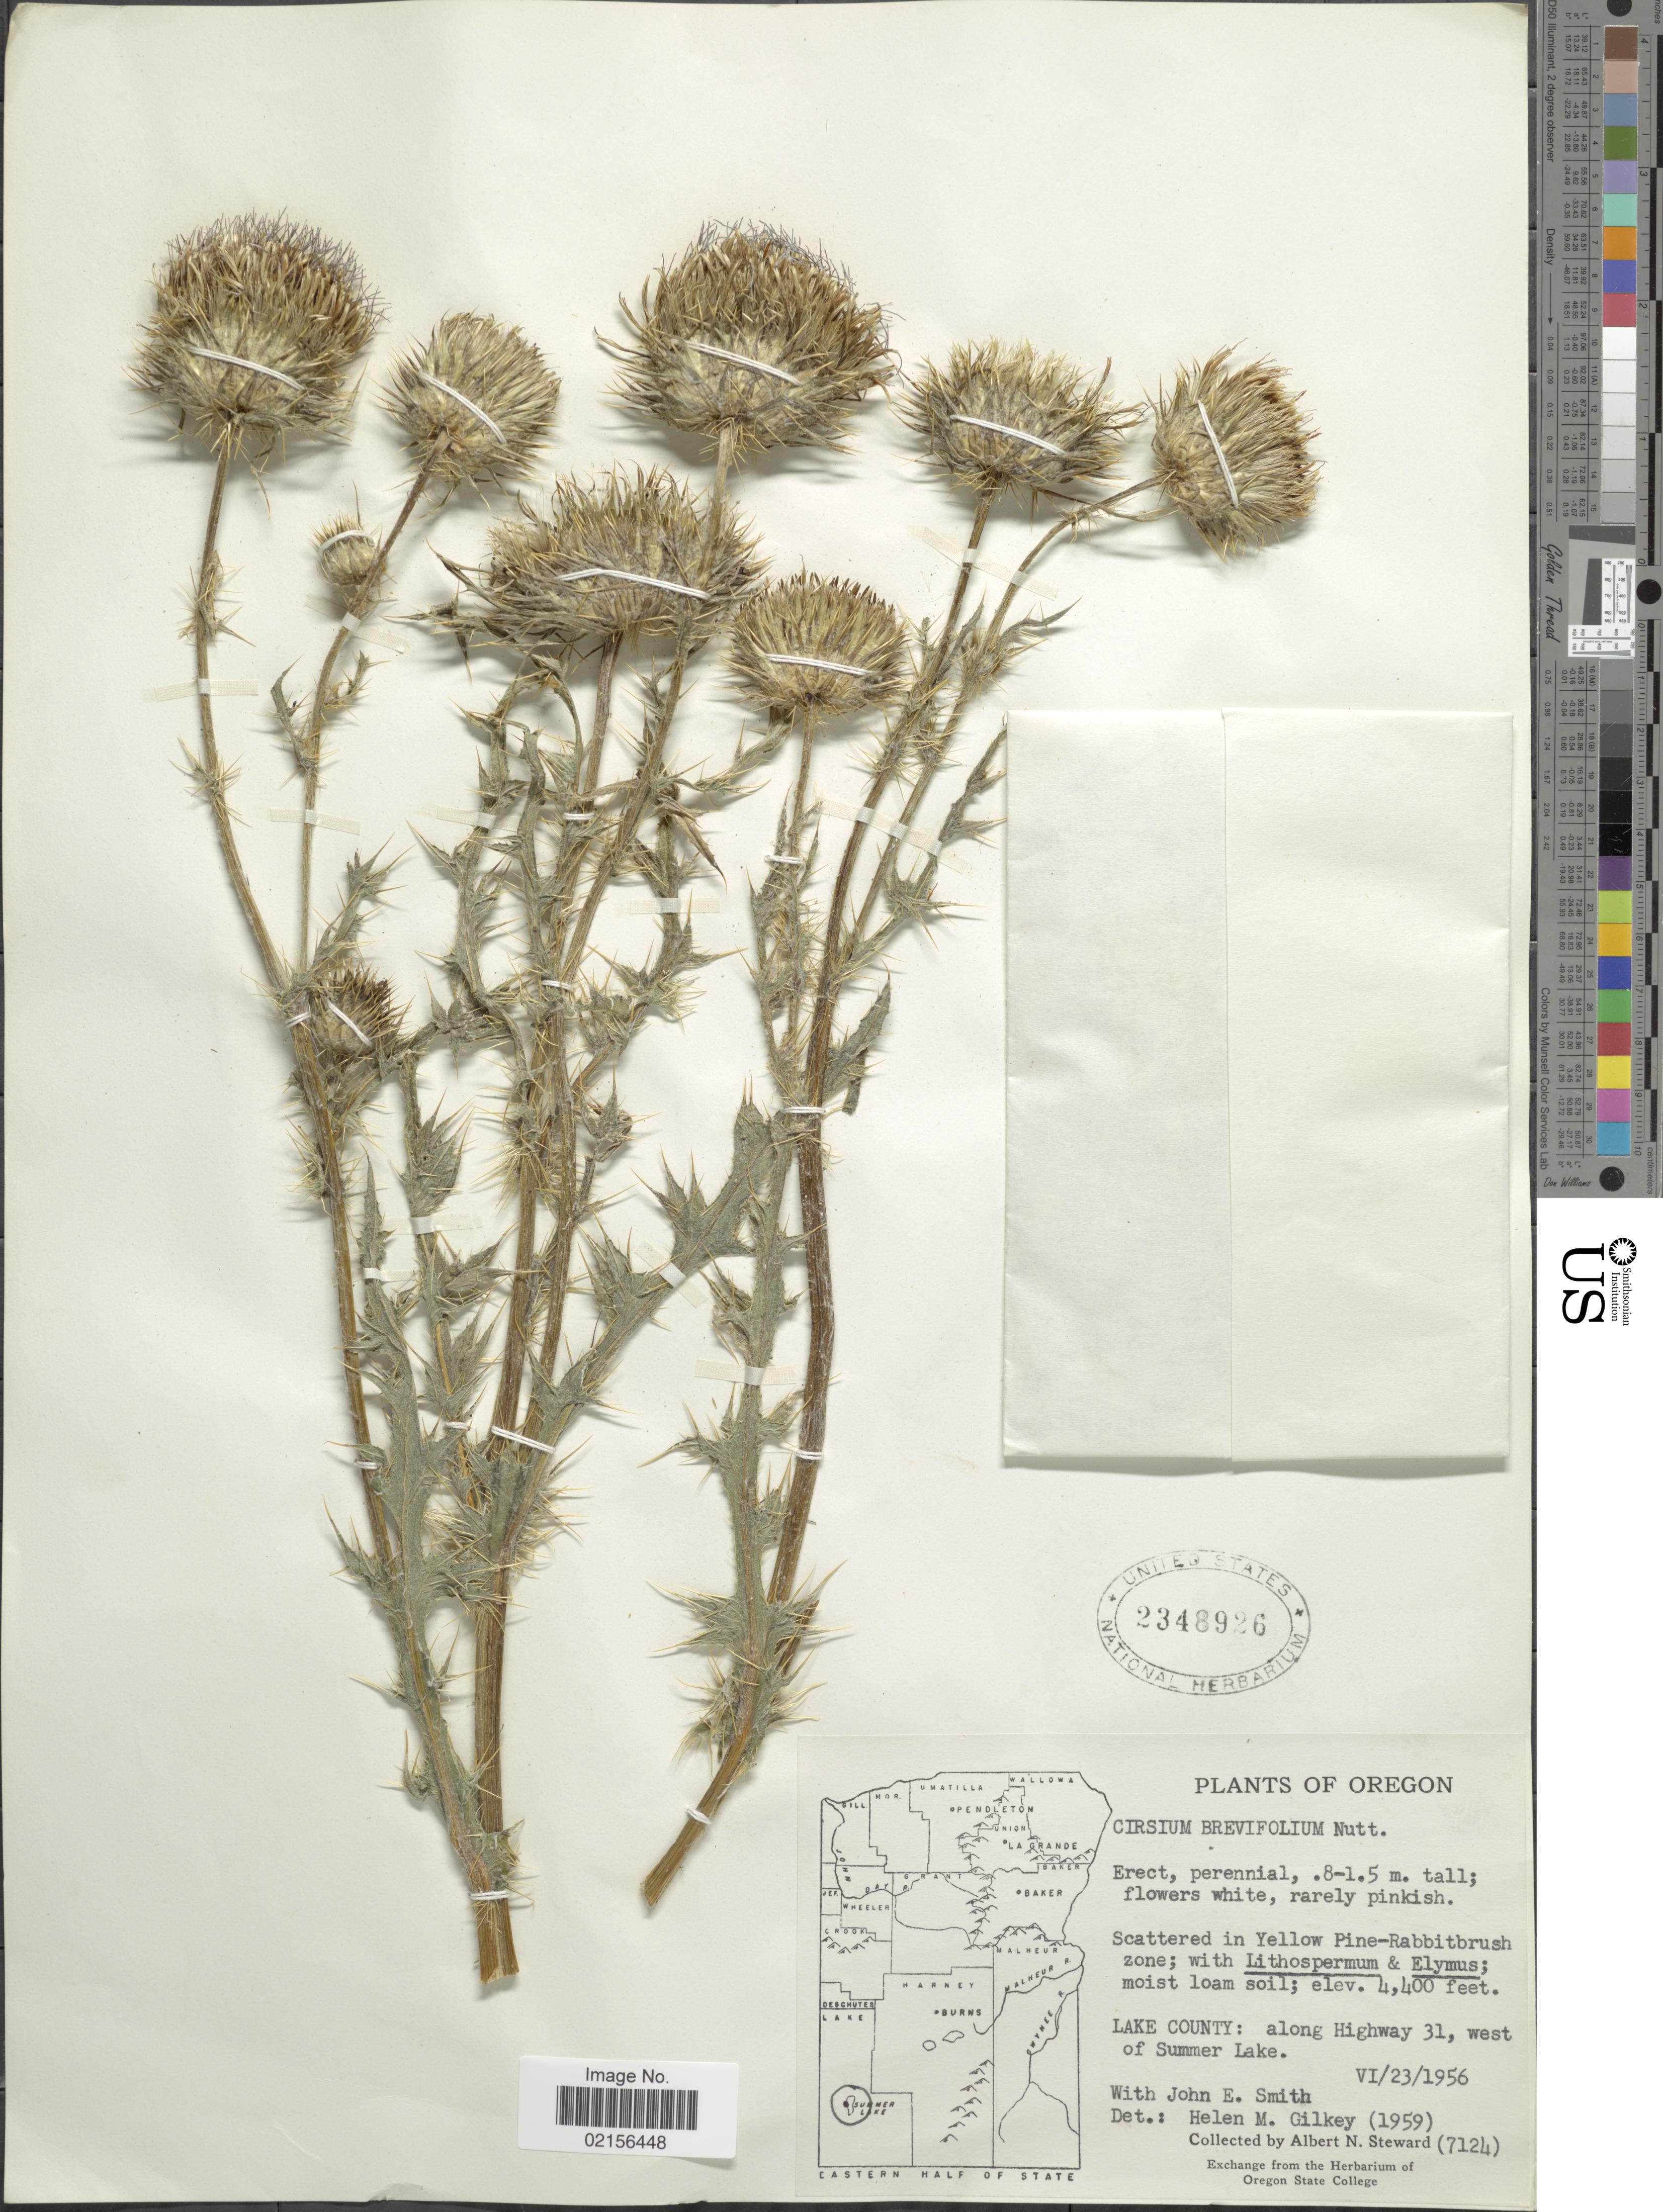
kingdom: Plantae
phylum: Tracheophyta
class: Magnoliopsida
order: Asterales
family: Asteraceae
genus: Cirsium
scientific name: Cirsium brevifolium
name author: Nutt.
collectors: A. N. Steward & J. Smith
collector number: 7124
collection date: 1956-06-23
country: United States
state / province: Oregon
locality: Lake County: along Highway 31, west of Summer Lake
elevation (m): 1341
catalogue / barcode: US 2348926